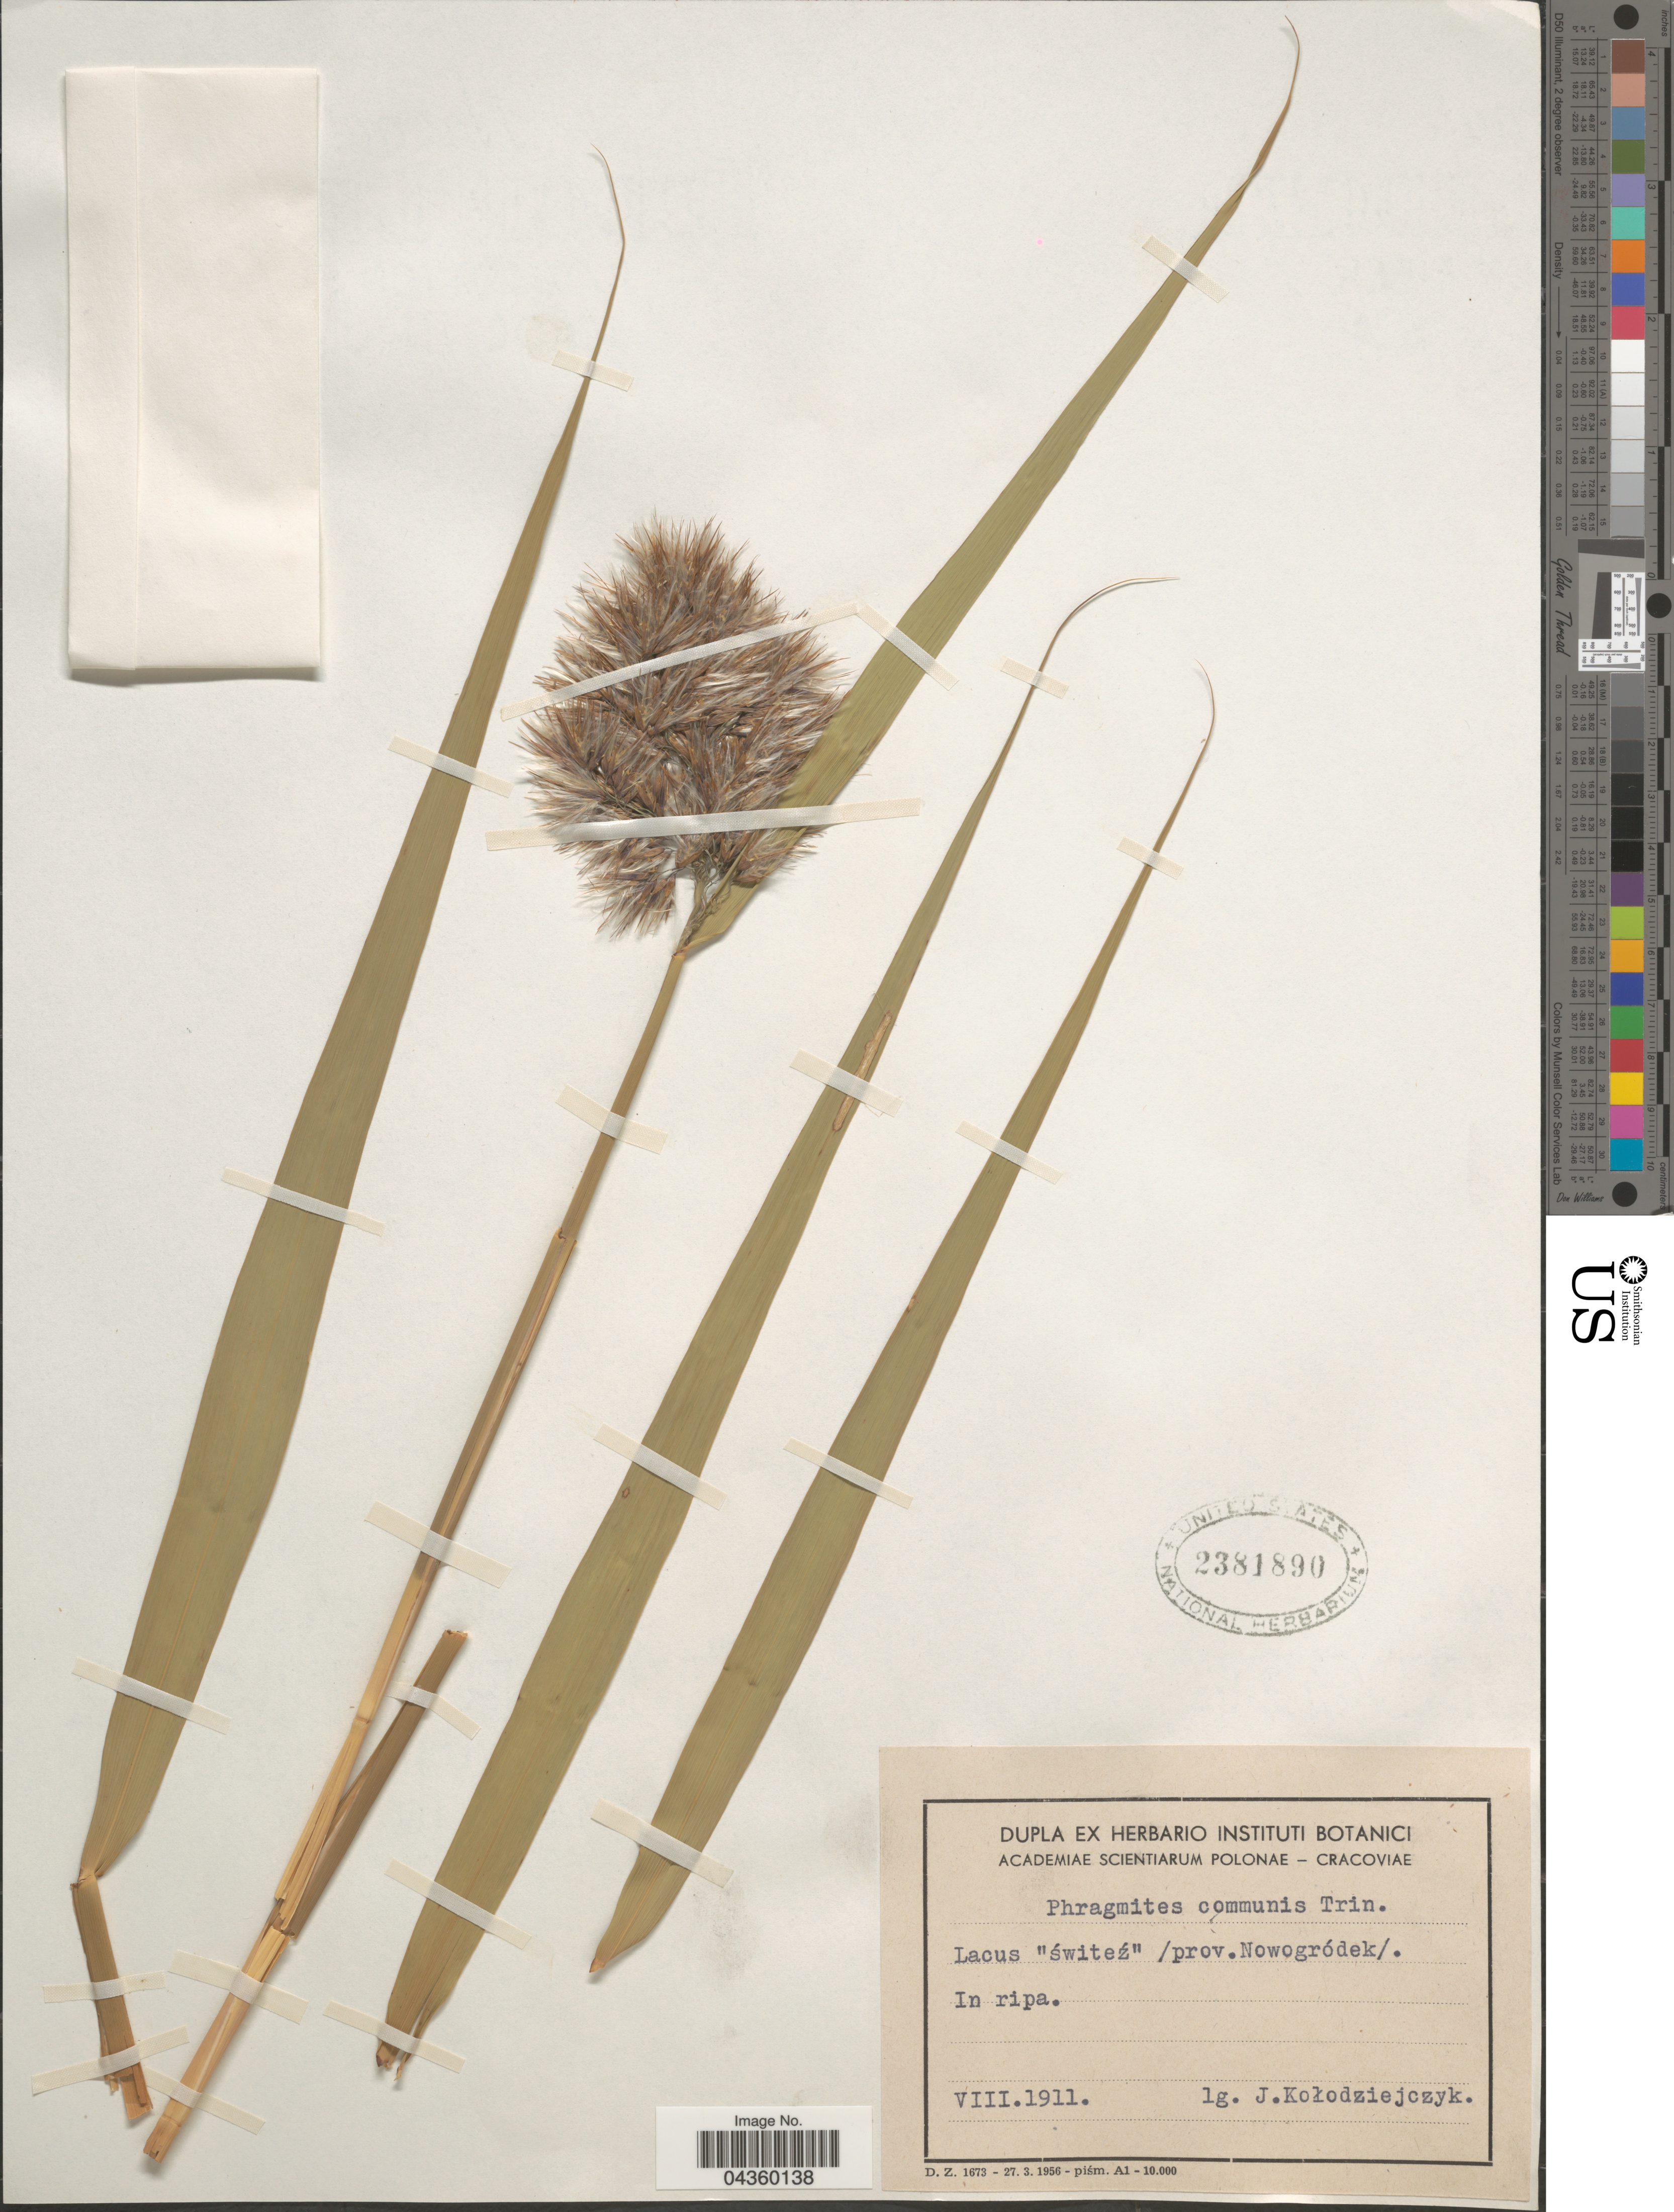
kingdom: Plantae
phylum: Tracheophyta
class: Liliopsida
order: Poales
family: Poaceae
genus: Phragmites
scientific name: Phragmites australis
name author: (Cav.) Trin. ex Steud.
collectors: J. Kolodziejczyk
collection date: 1911-08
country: Belarus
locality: Lacus "switez" /prov.Nowogrodek/. In ripa.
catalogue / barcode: US 2381890